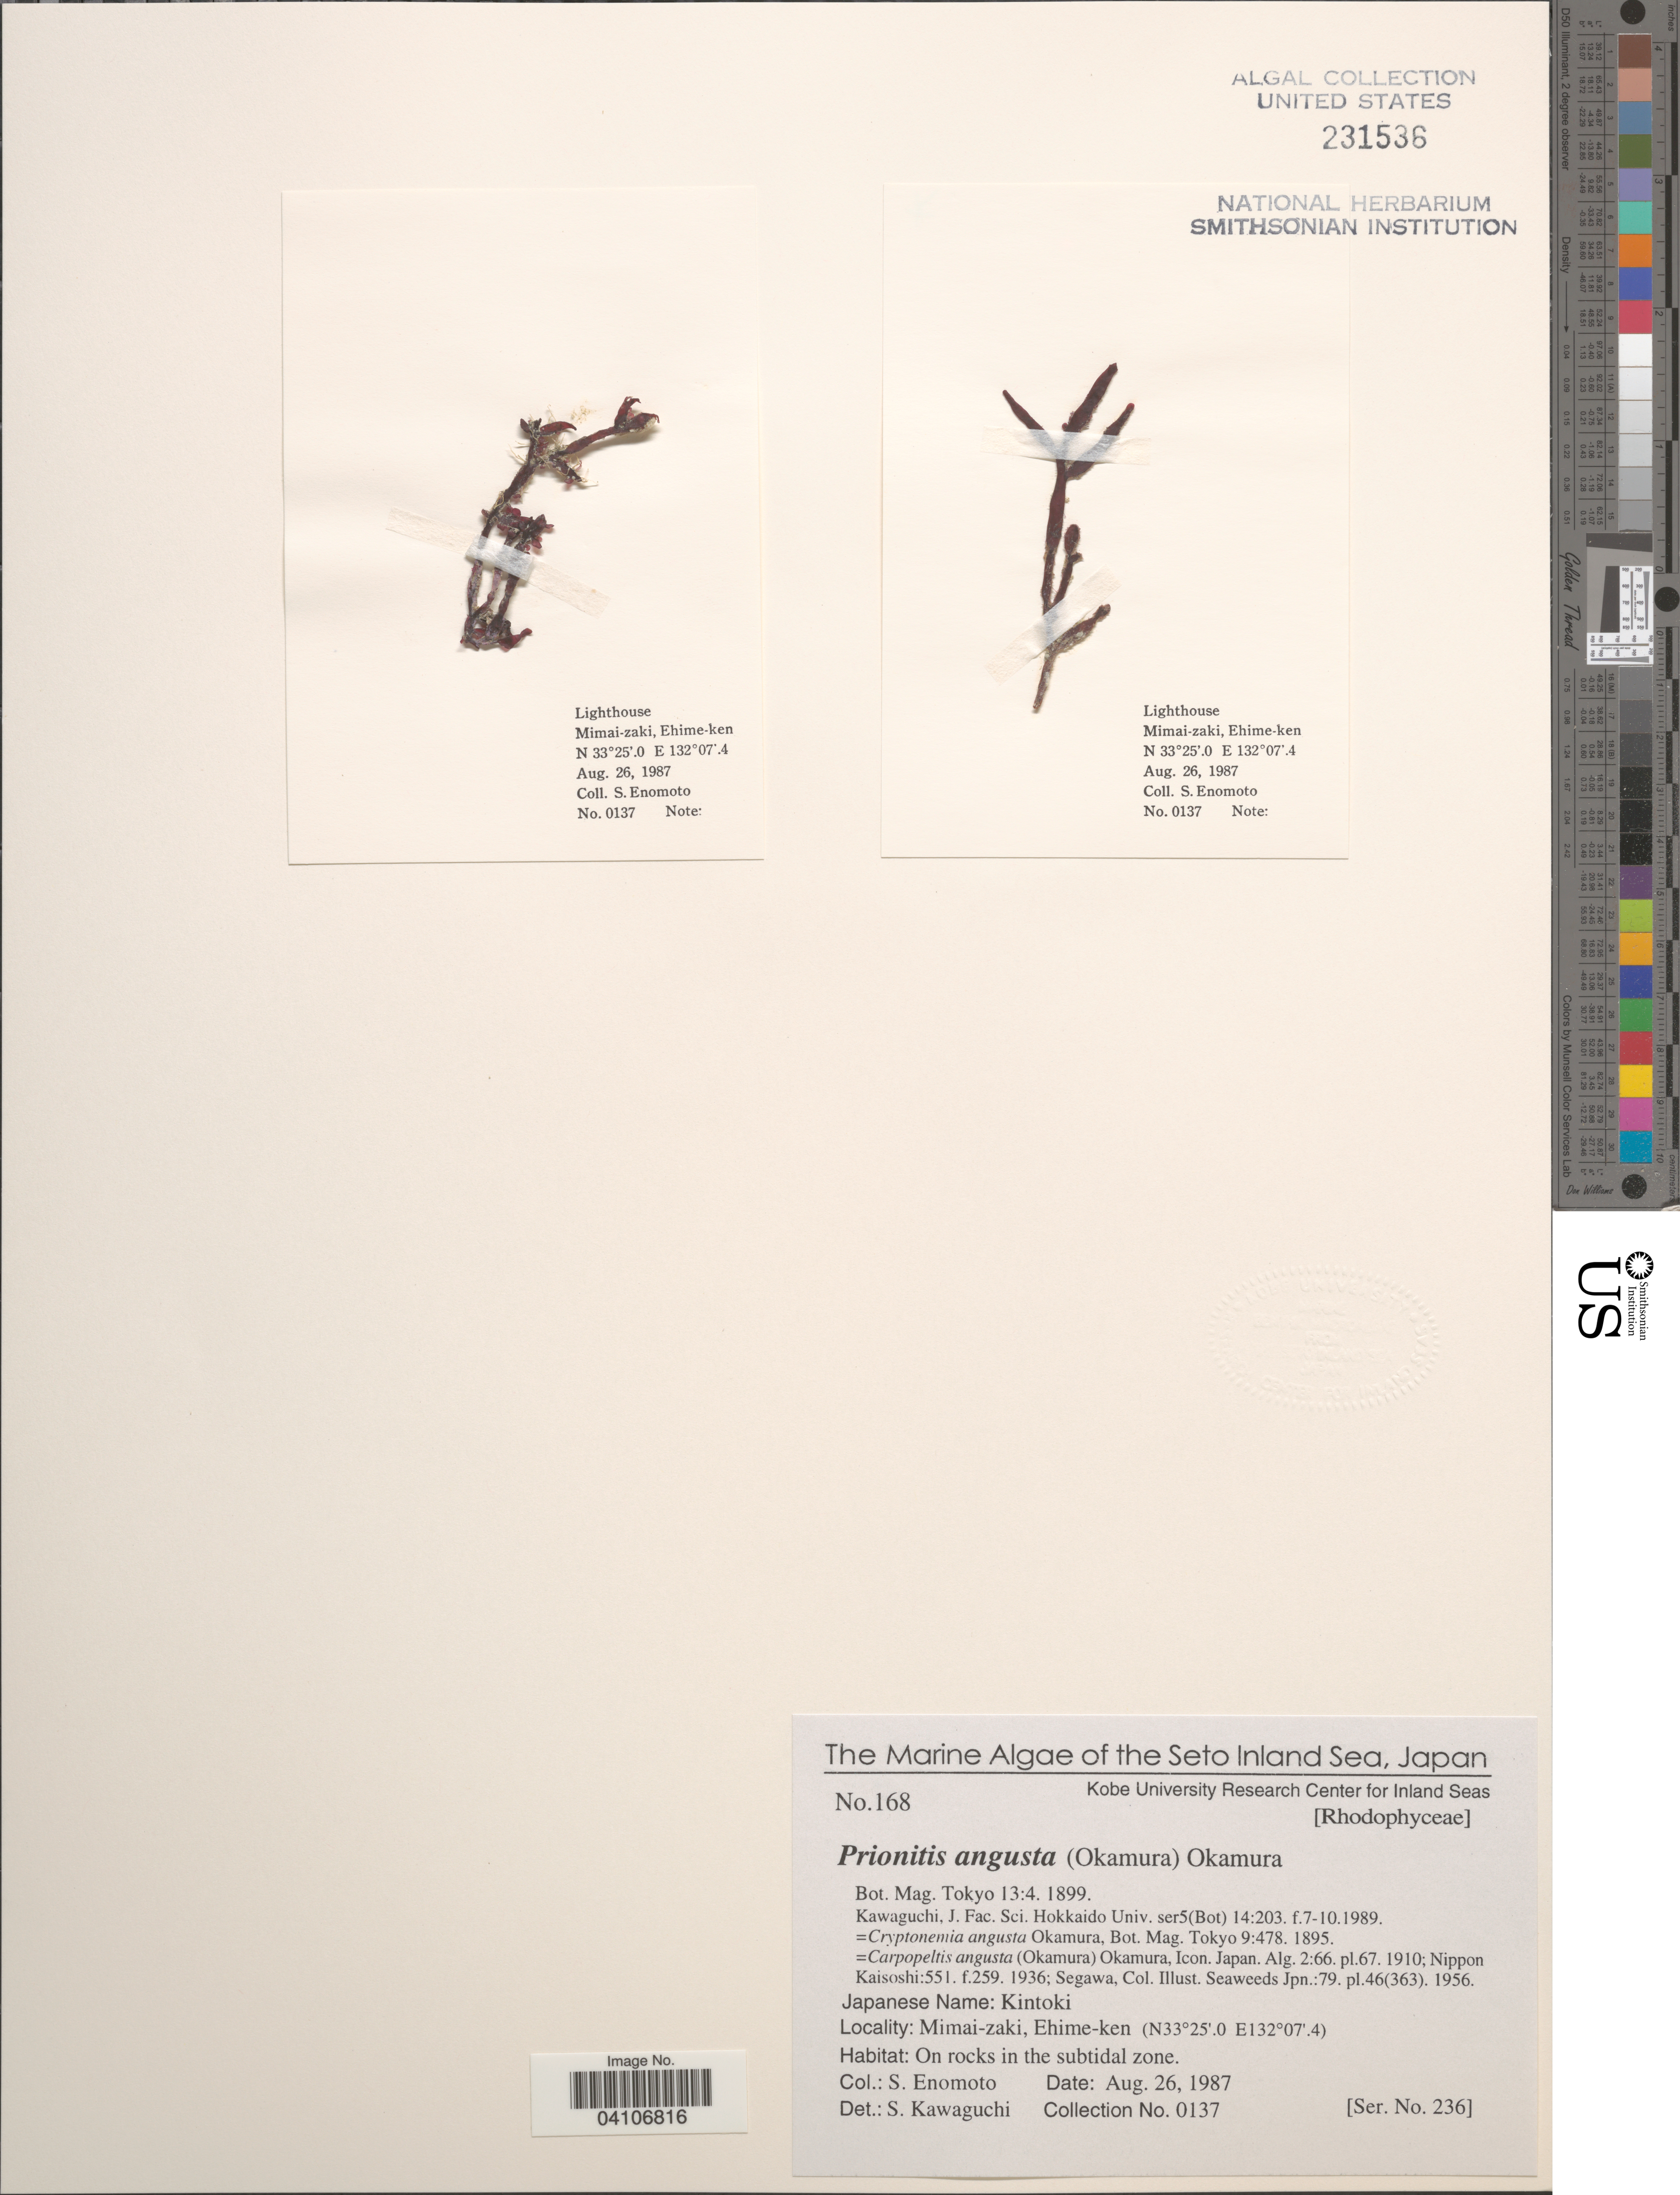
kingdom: Plantae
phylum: Rhodophyta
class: Florideophyceae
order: Halymeniales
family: Halymeniaceae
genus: Grateloupia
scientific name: Grateloupia angusta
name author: (Okamura) S. Kawaguchi & H.W. Wang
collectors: S. Enomoto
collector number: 0137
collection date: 1987-08-26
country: Japan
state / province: Ehime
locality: The Seto Inland Sea. Mimai-zaki, Ehime-ken. On rocks in the subtidal zone.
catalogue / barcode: US 231536